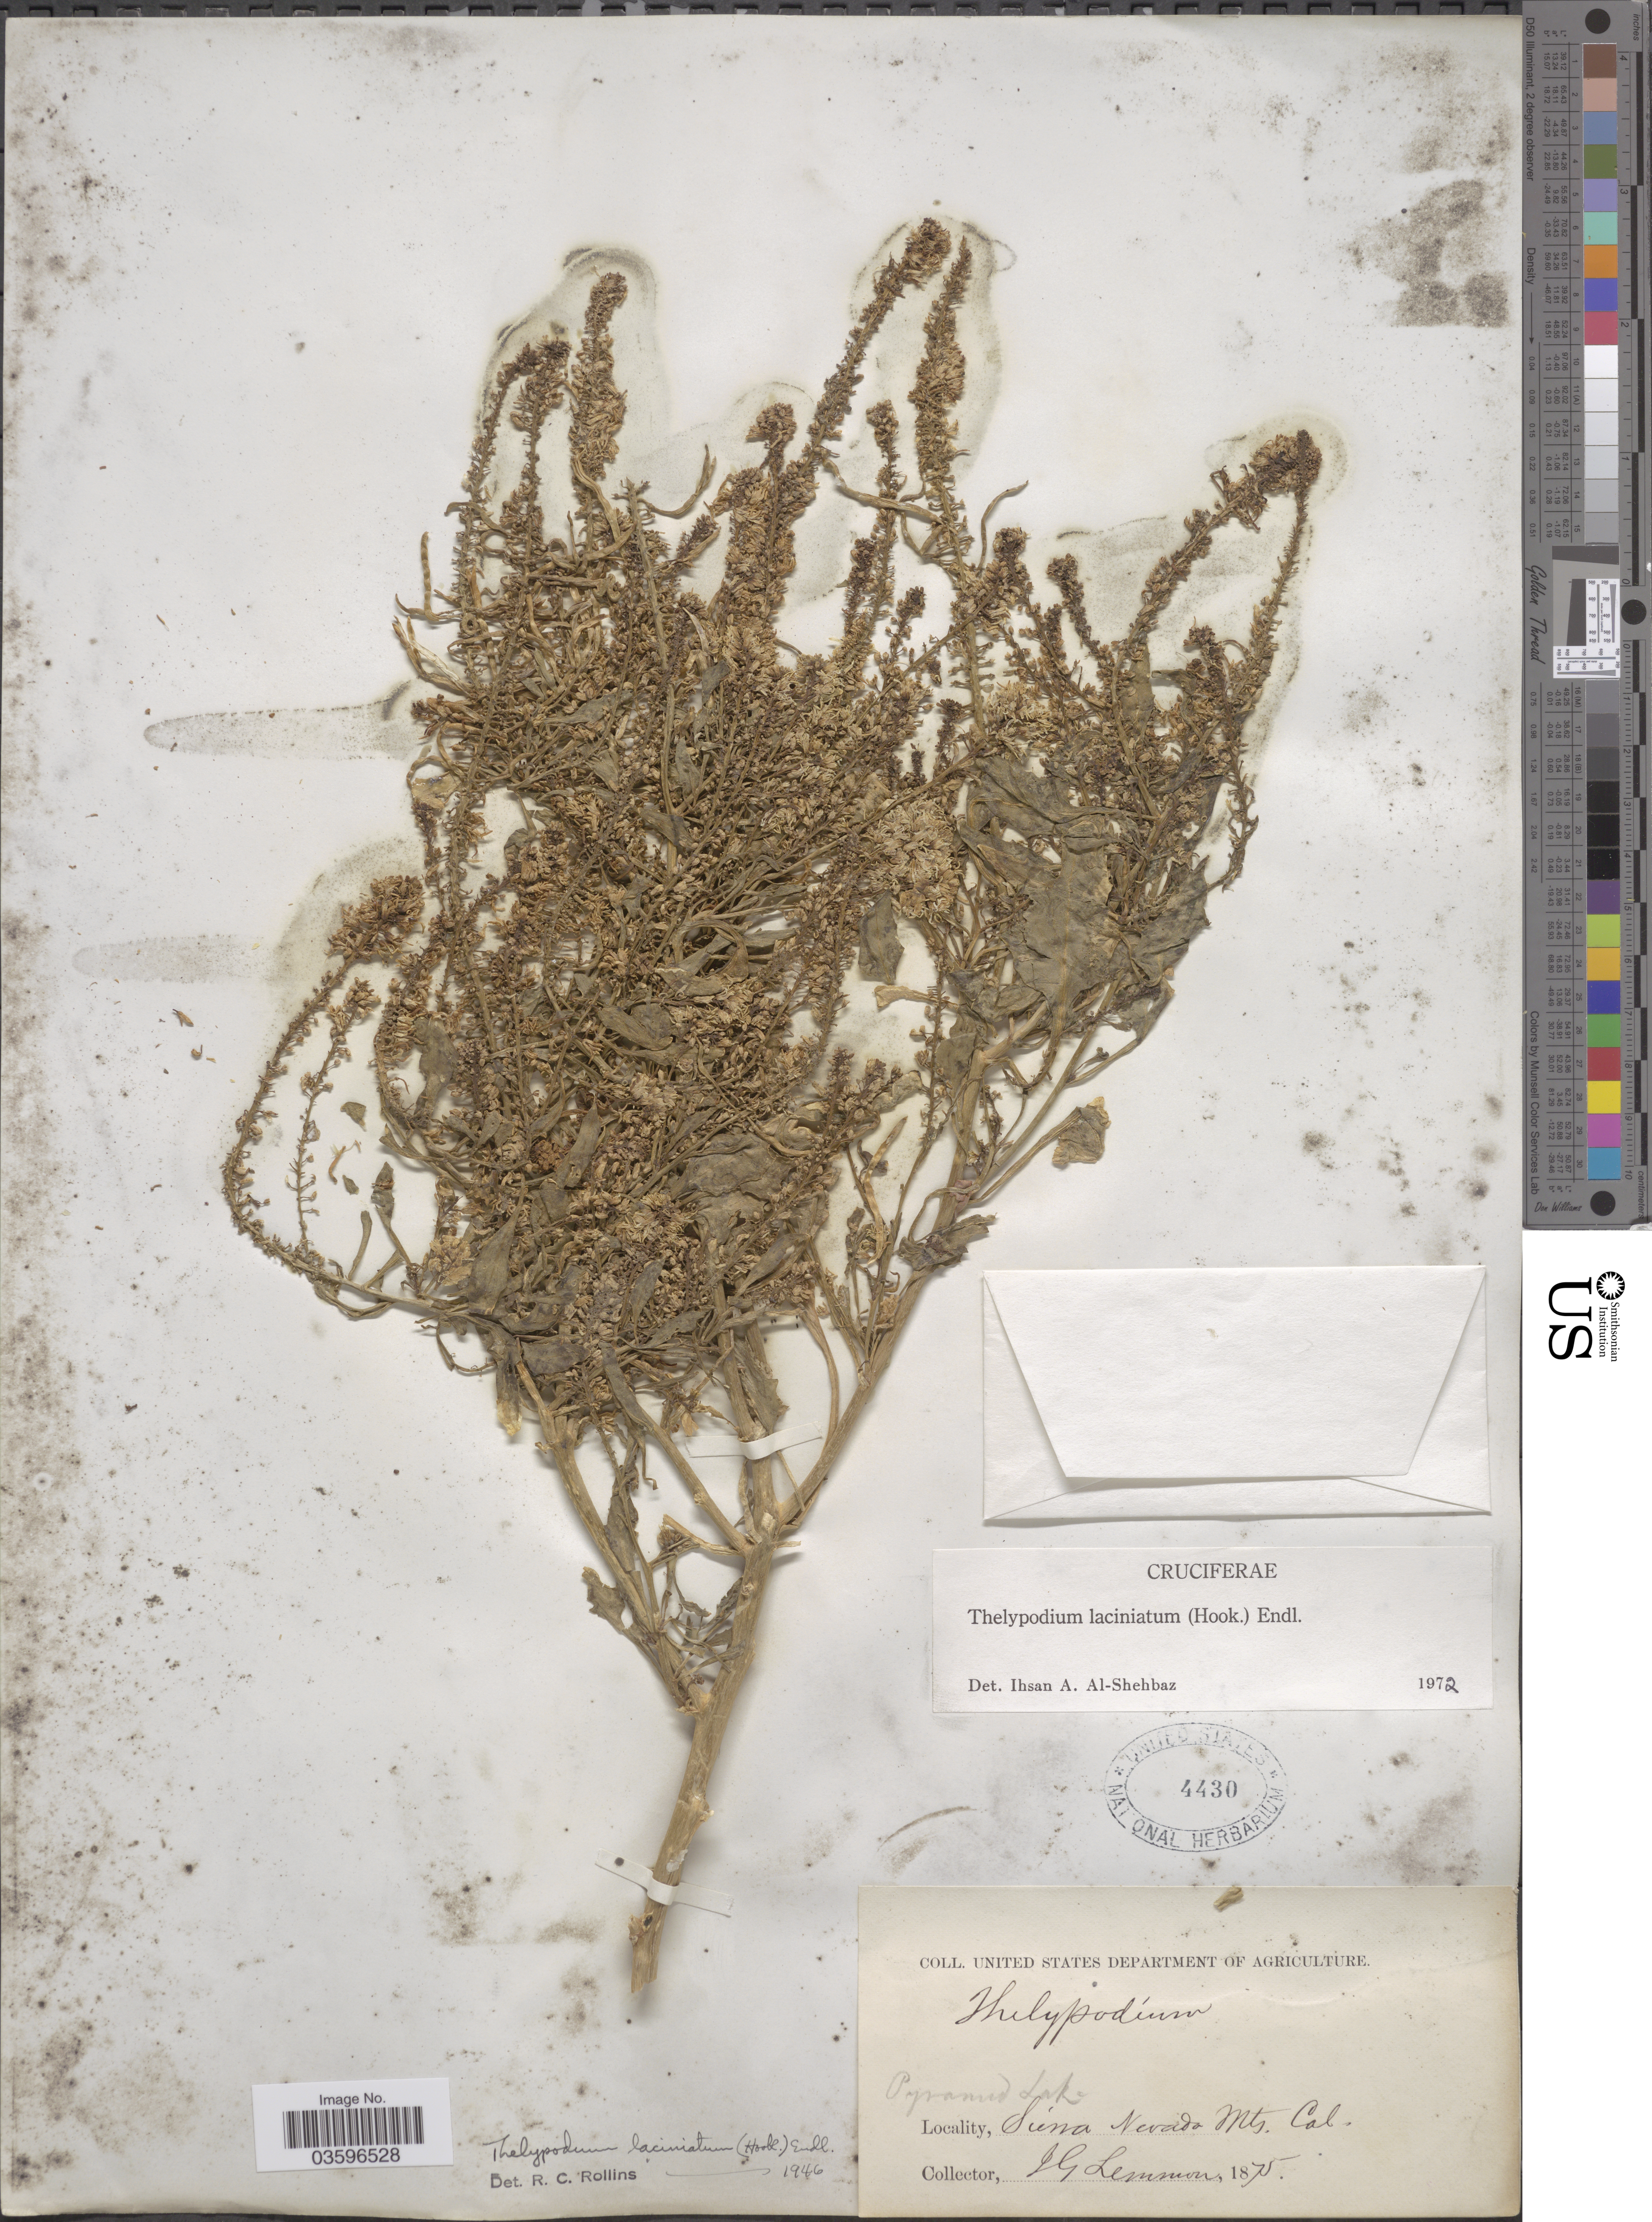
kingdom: Plantae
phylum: Tracheophyta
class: Magnoliopsida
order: Brassicales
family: Brassicaceae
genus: Thelypodium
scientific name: Thelypodium laciniatum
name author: (Hook.) Endl.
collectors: J. Lemmon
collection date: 1875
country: United States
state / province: California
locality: Pyramid Lake. Sierra Nevada Mts.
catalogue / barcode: US 4430